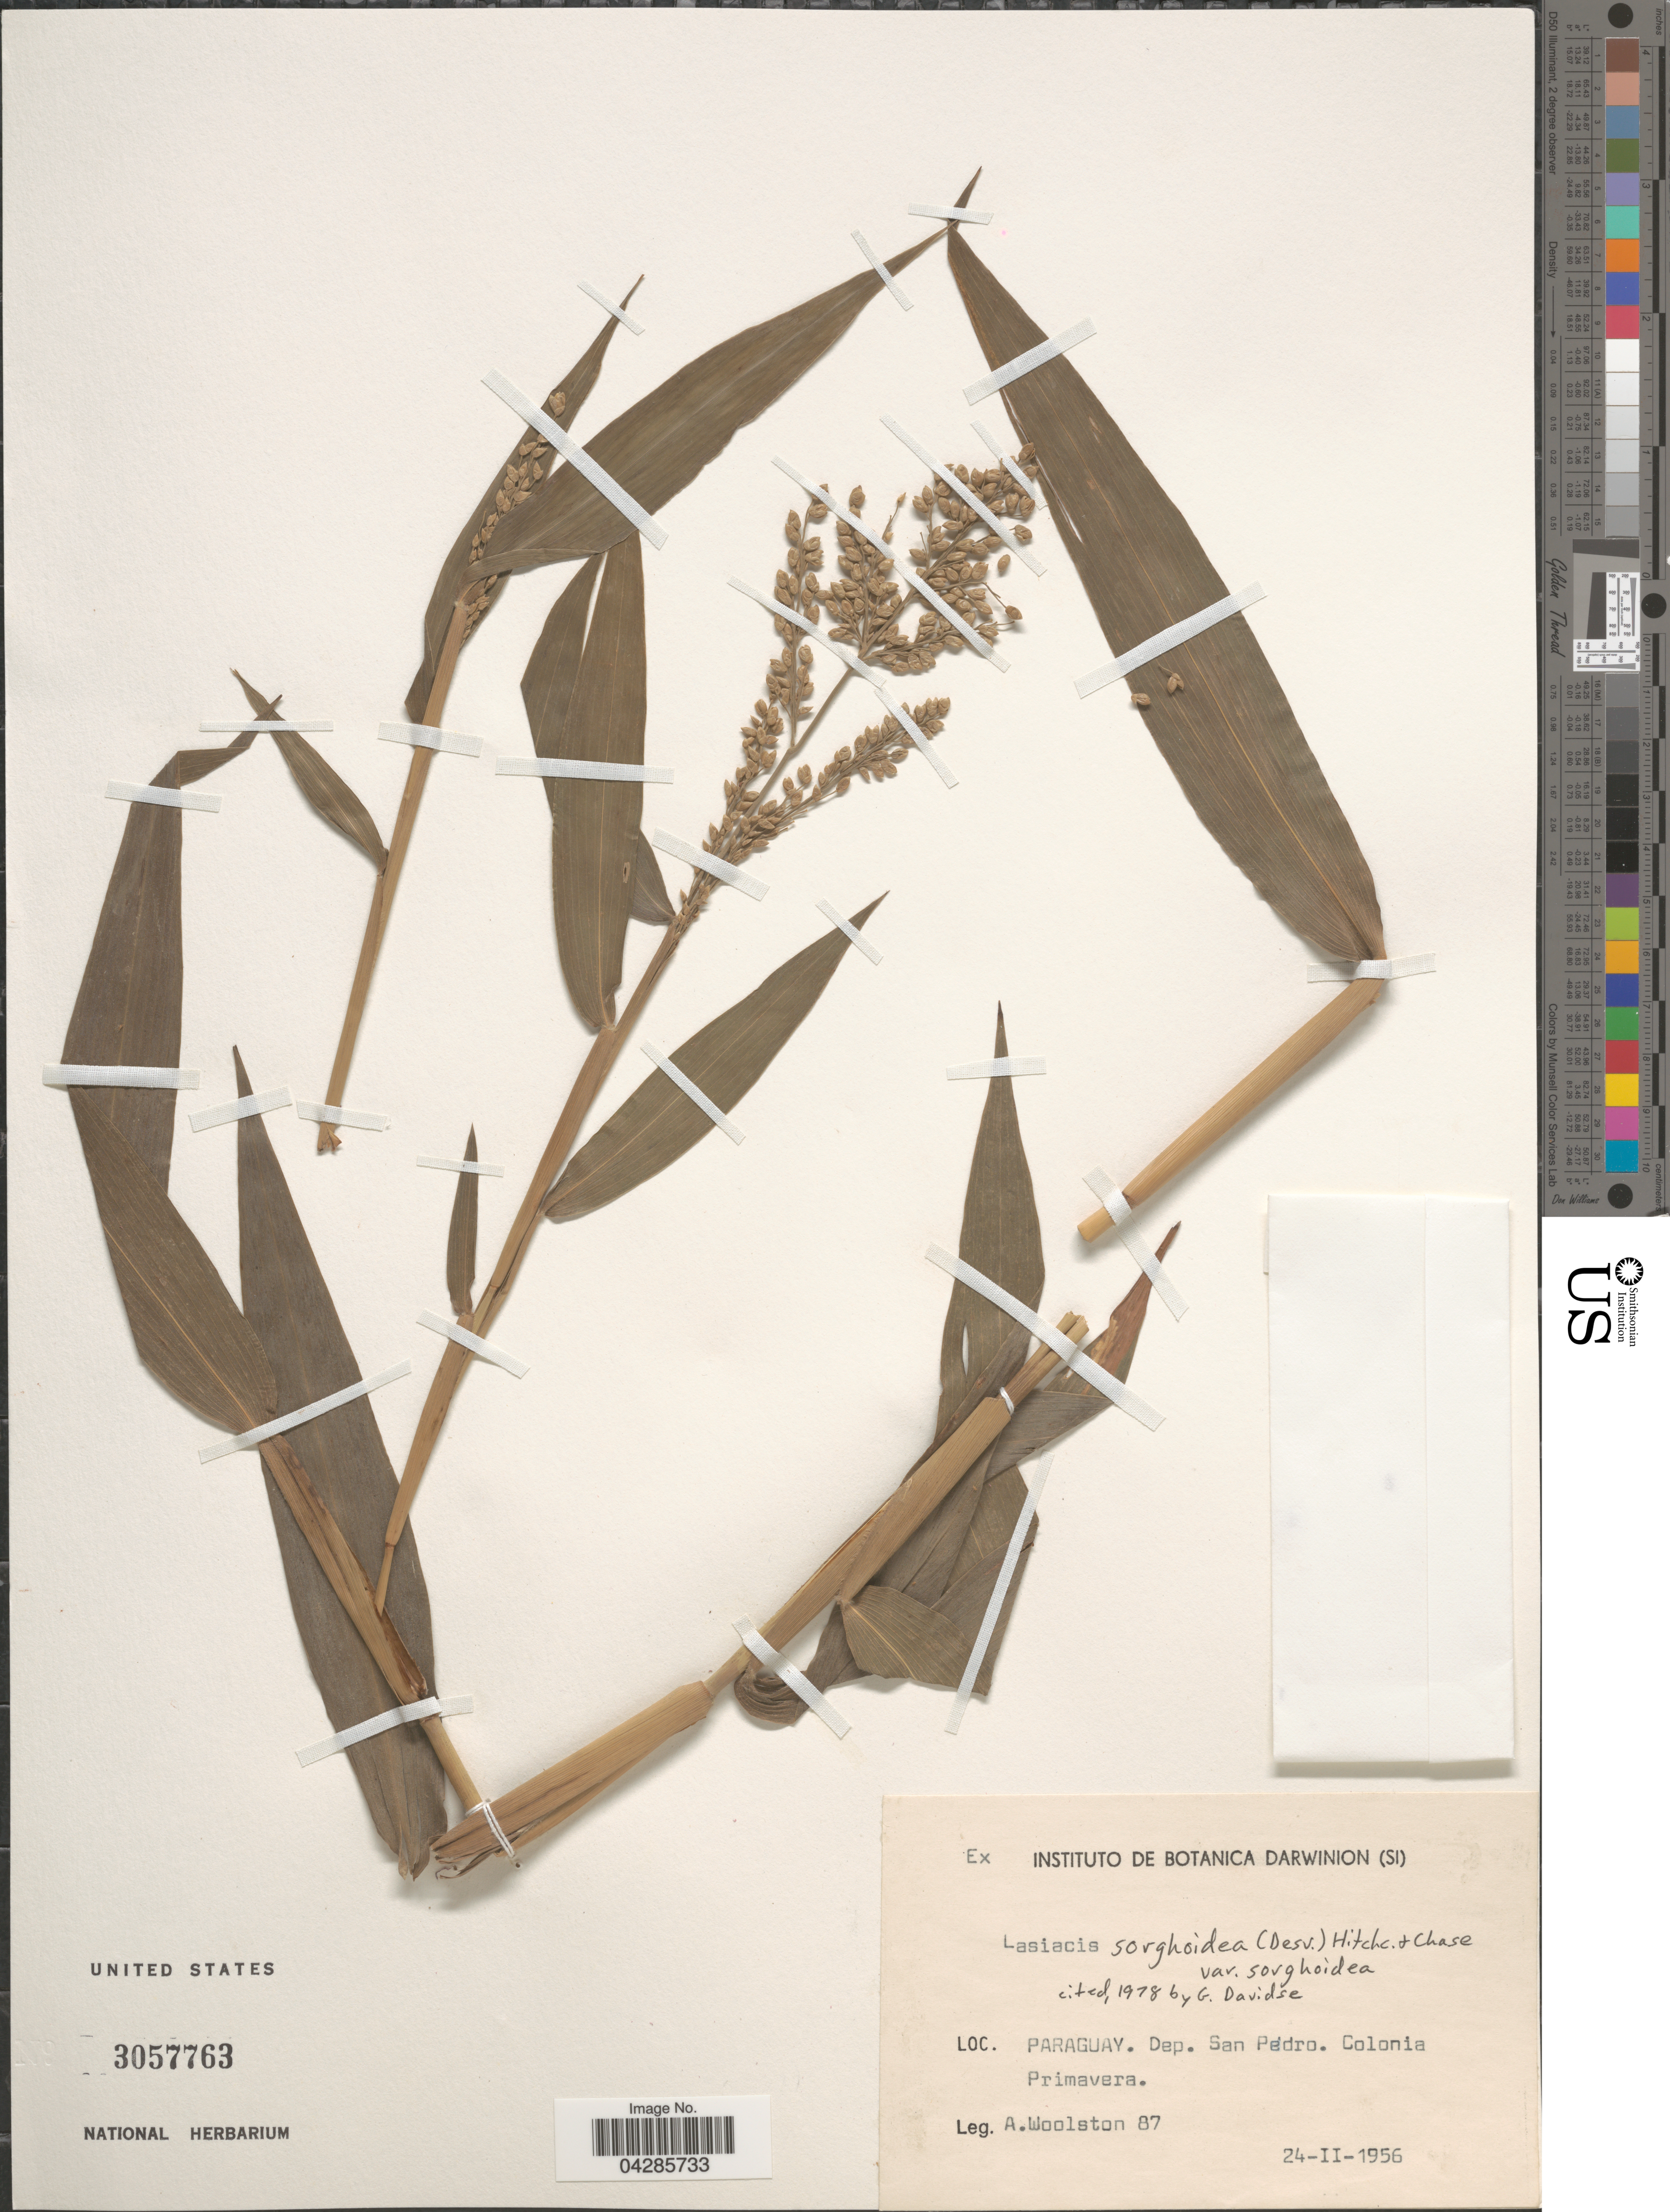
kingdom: Plantae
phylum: Tracheophyta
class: Liliopsida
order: Poales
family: Poaceae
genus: Lasiacis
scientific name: Lasiacis sorghoidea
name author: (Desv. ex Ham.) Hitchc. & Chase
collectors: A. Woolston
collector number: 87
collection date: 1956-02-24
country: Paraguay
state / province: San Pedro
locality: Dep. San Pédro. Colonia Primavera.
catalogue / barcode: US 3057763